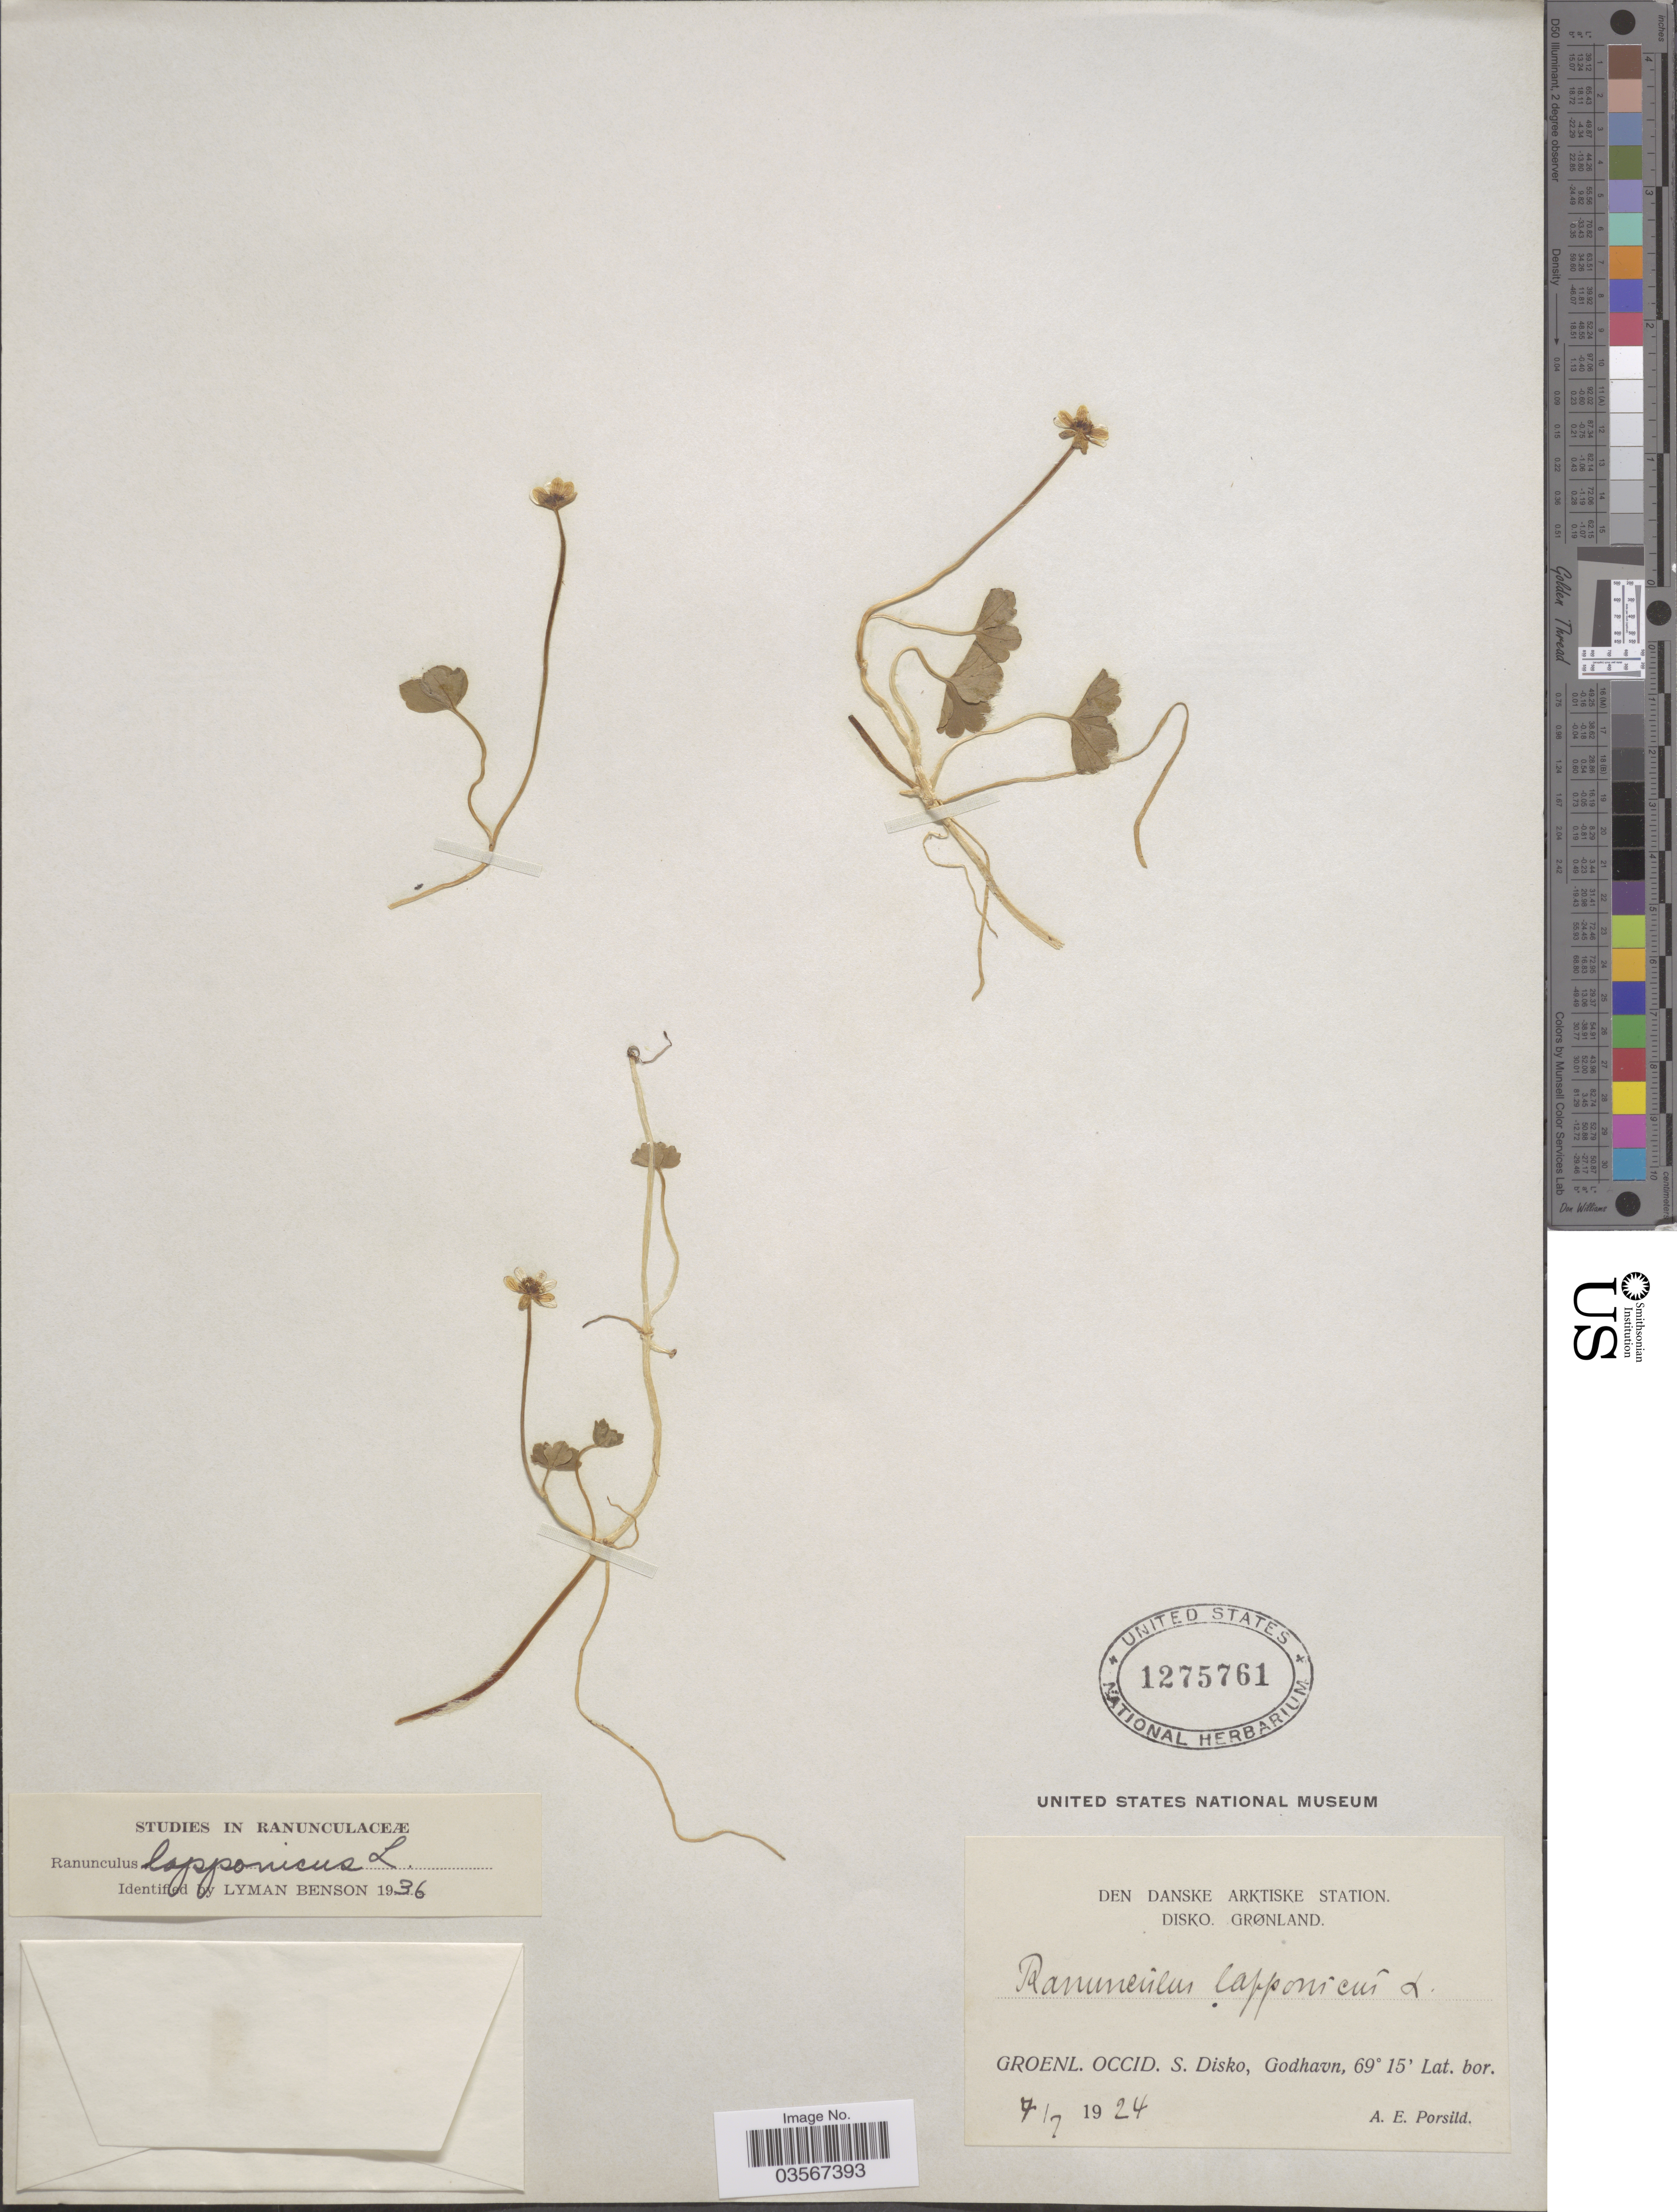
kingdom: Plantae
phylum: Tracheophyta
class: Magnoliopsida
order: Ranunculales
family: Ranunculaceae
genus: Ranunculus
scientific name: Ranunculus lapponicus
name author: L.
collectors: A. E. Porsild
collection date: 1924-07-07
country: Greenland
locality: Den Danske Arktiske Station. Disko, Grønland. Groenl. Occid. S. Disko, Godhavn.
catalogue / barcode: US 1275761